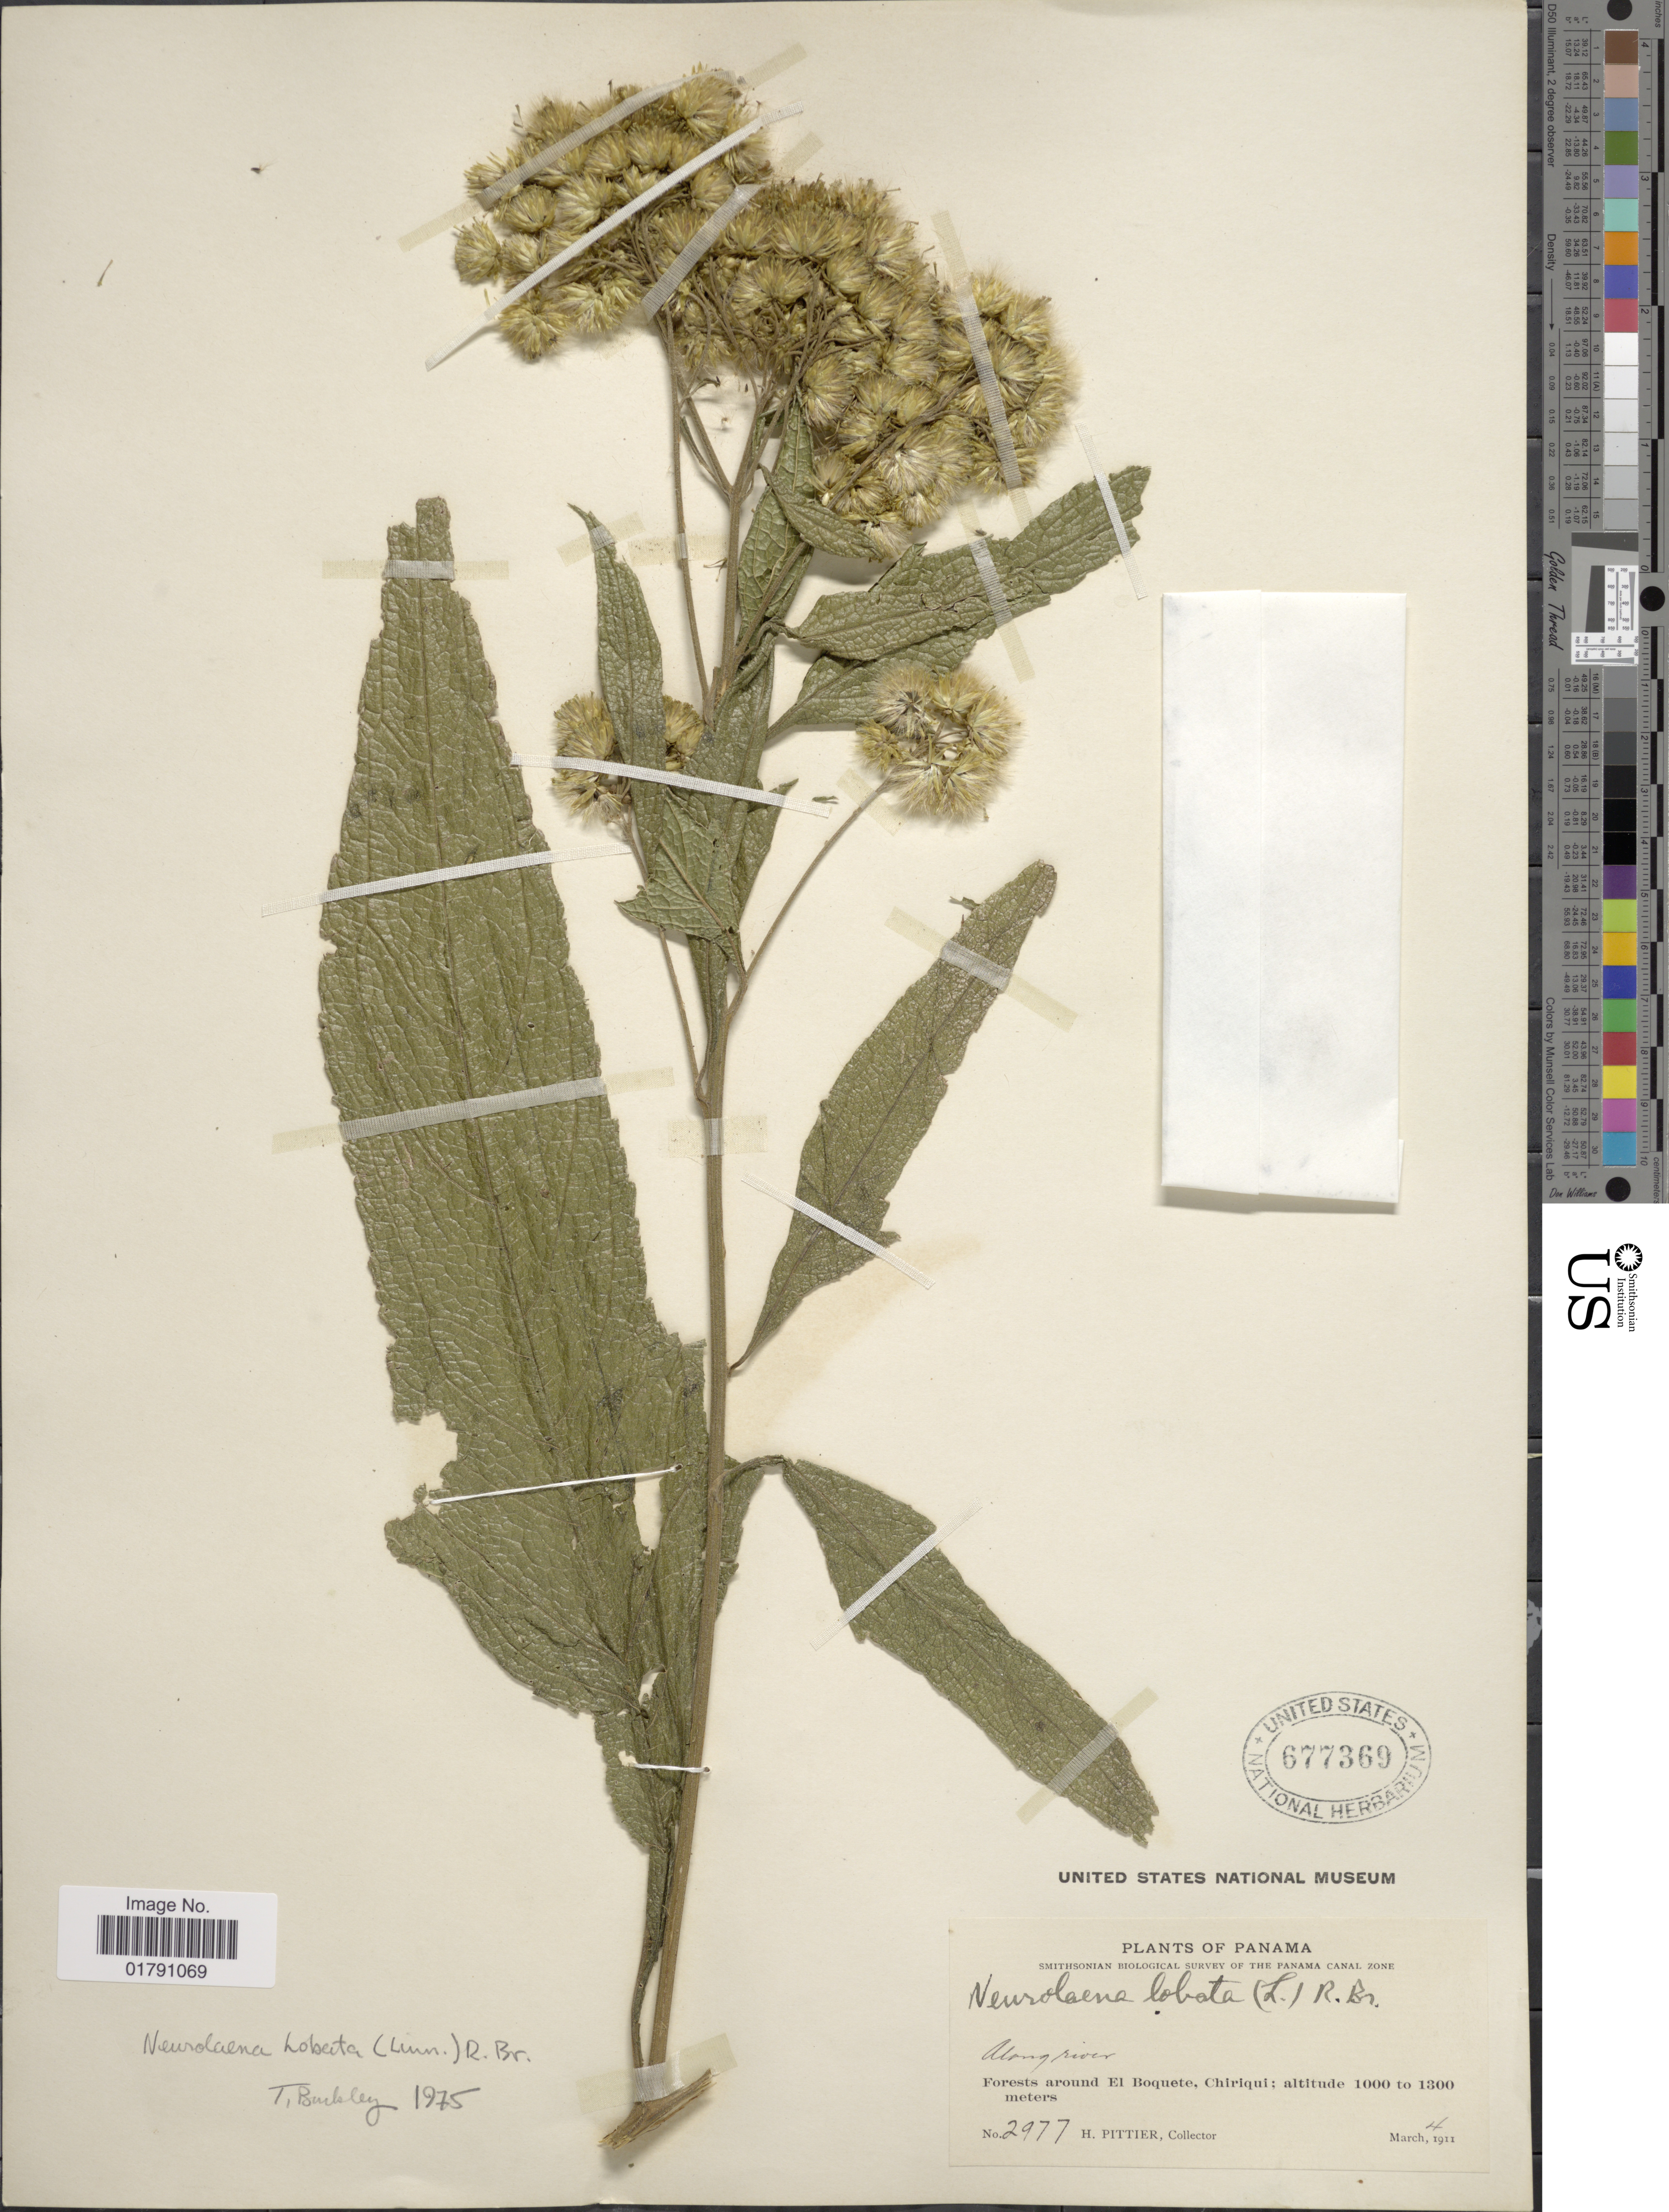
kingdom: Plantae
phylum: Tracheophyta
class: Magnoliopsida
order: Asterales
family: Asteraceae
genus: Neurolaena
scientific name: Neurolaena lobata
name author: (L.) R. Br. ex Cass.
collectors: H. F. Pittier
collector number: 2977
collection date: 1911-03-04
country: Panama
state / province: Chiriqui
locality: Forests around El Boquete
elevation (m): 1000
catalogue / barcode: US 677369